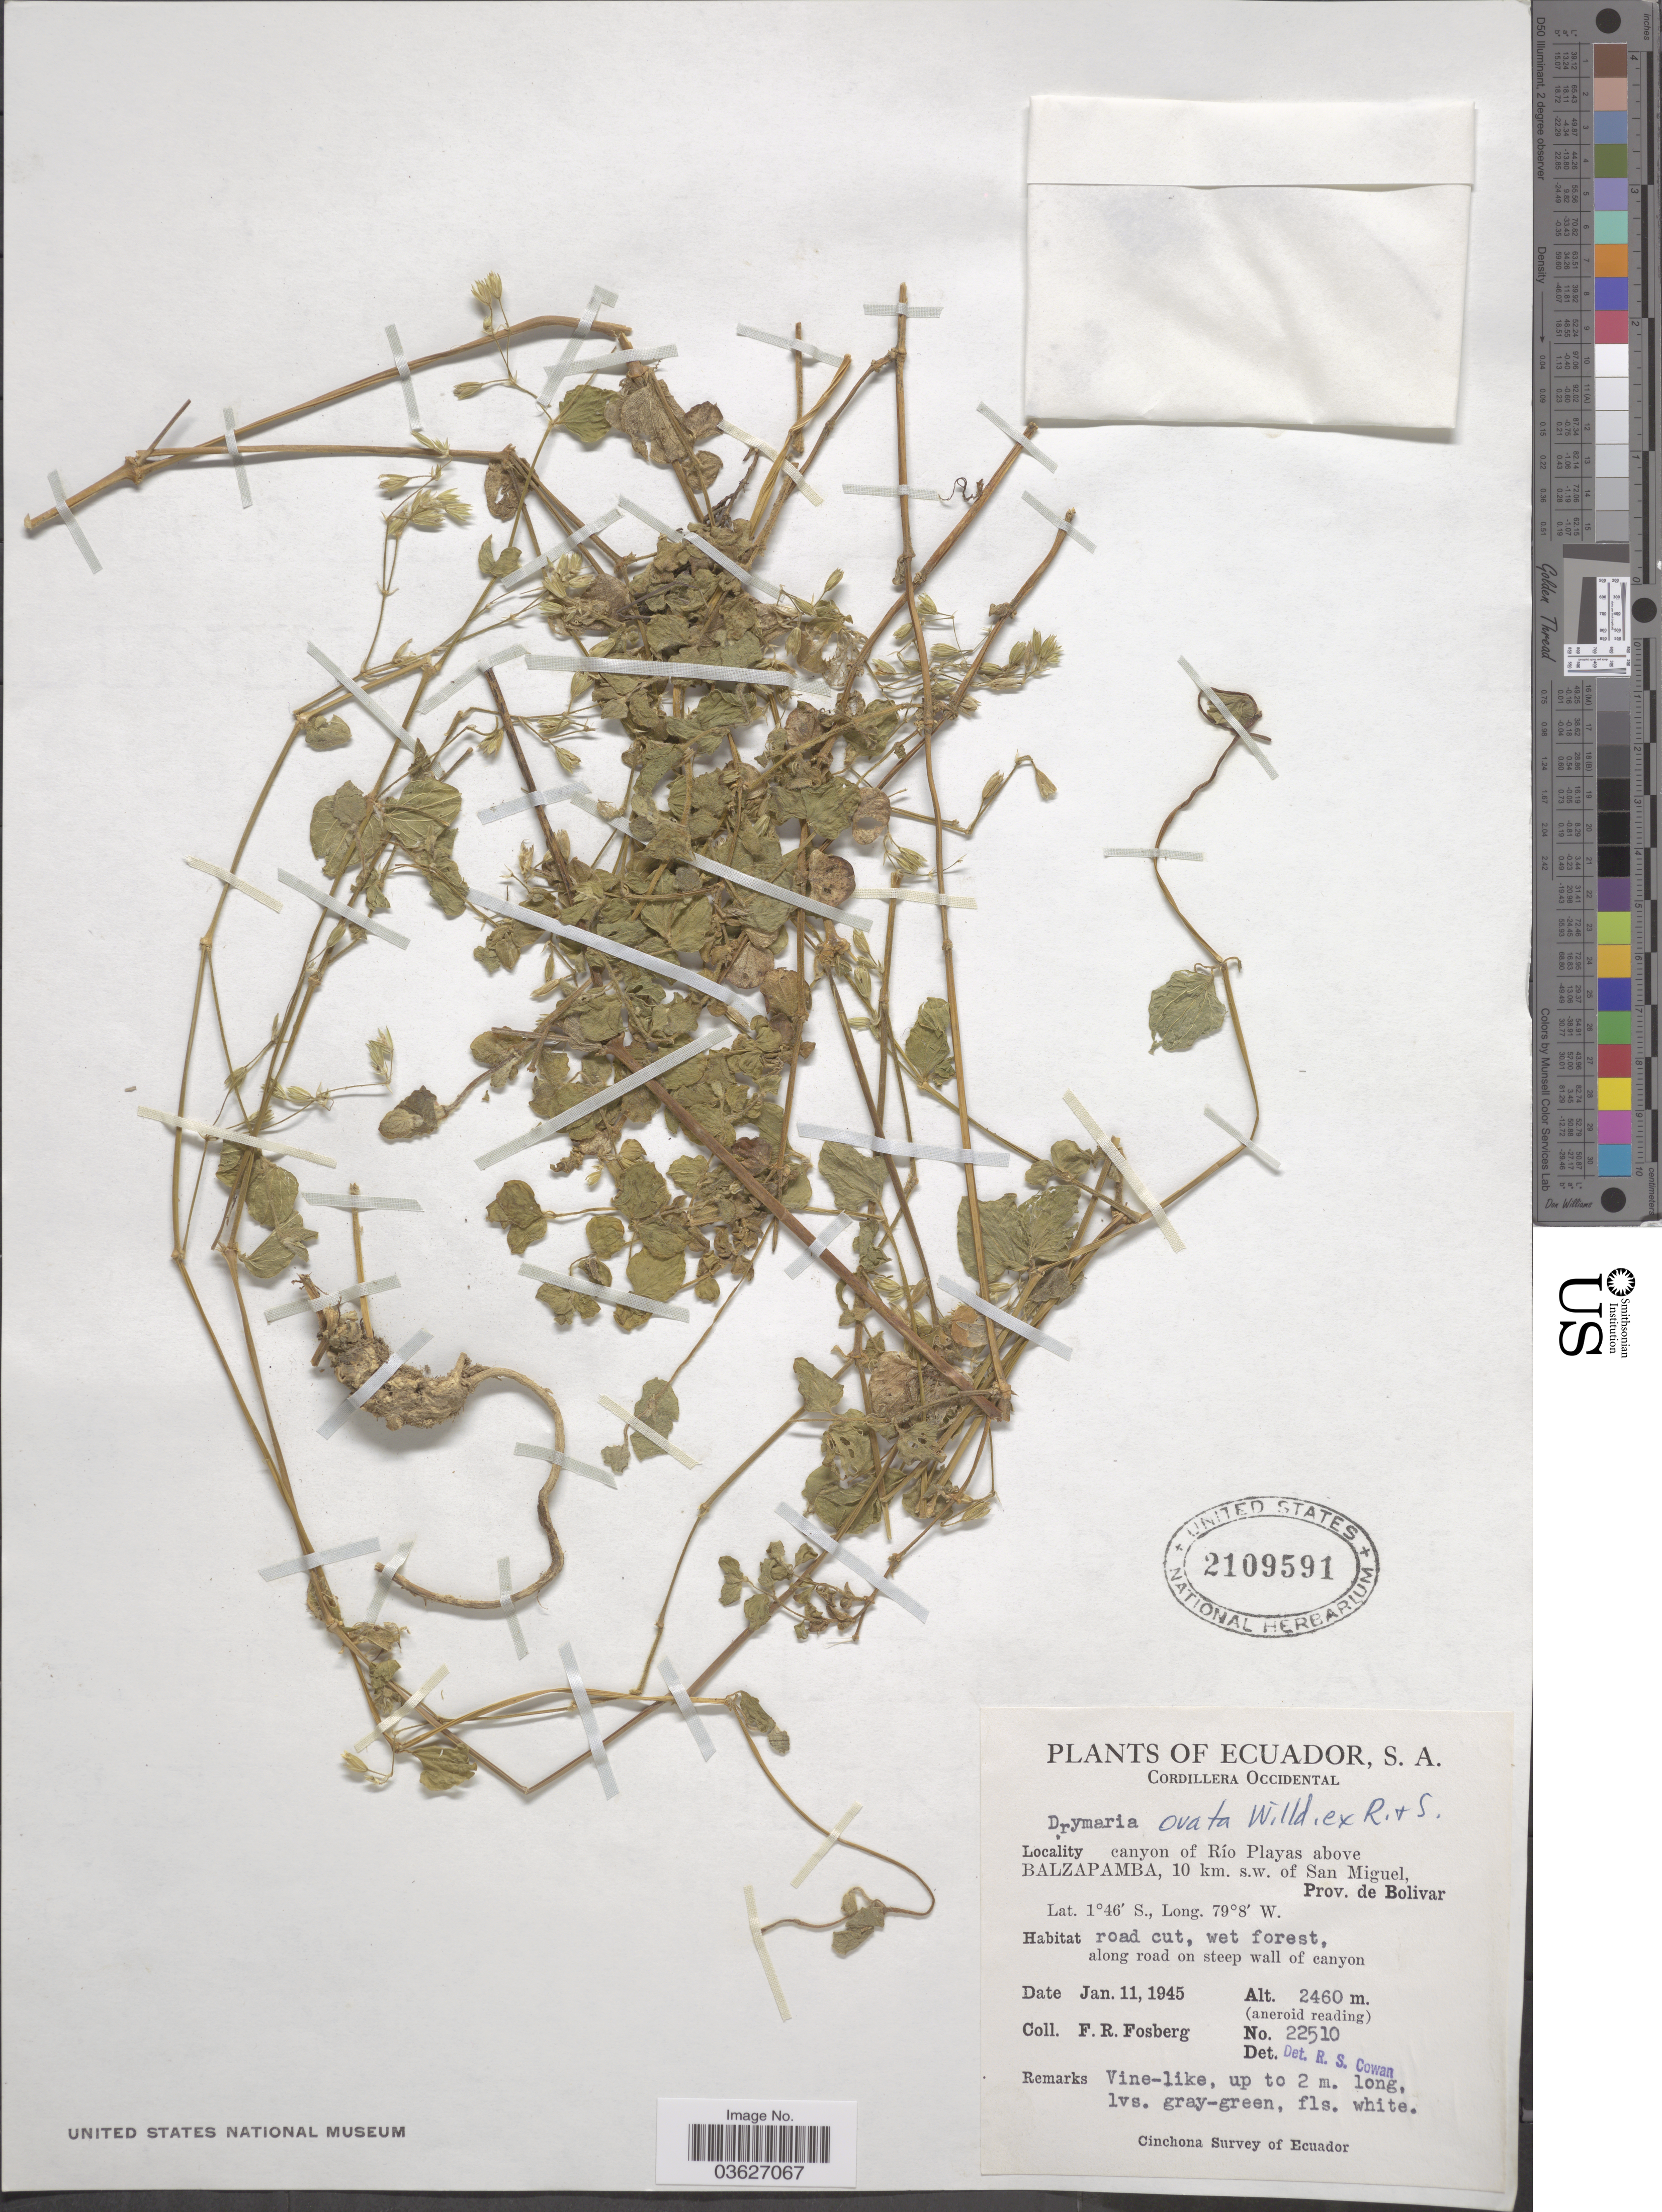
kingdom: Plantae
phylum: Tracheophyta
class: Magnoliopsida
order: Caryophyllales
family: Caryophyllaceae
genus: Drymaria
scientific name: Drymaria ovata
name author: Humb. & Bonpl. ex Schult.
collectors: F. R. Fosberg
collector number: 22510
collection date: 1945-01-11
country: Ecuador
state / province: Bolívar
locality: Cordillera Occidental. Canyon of Río Playas above Balzapamba, 10 km. s.w. of San Miguel.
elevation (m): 2460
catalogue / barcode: US 2109591